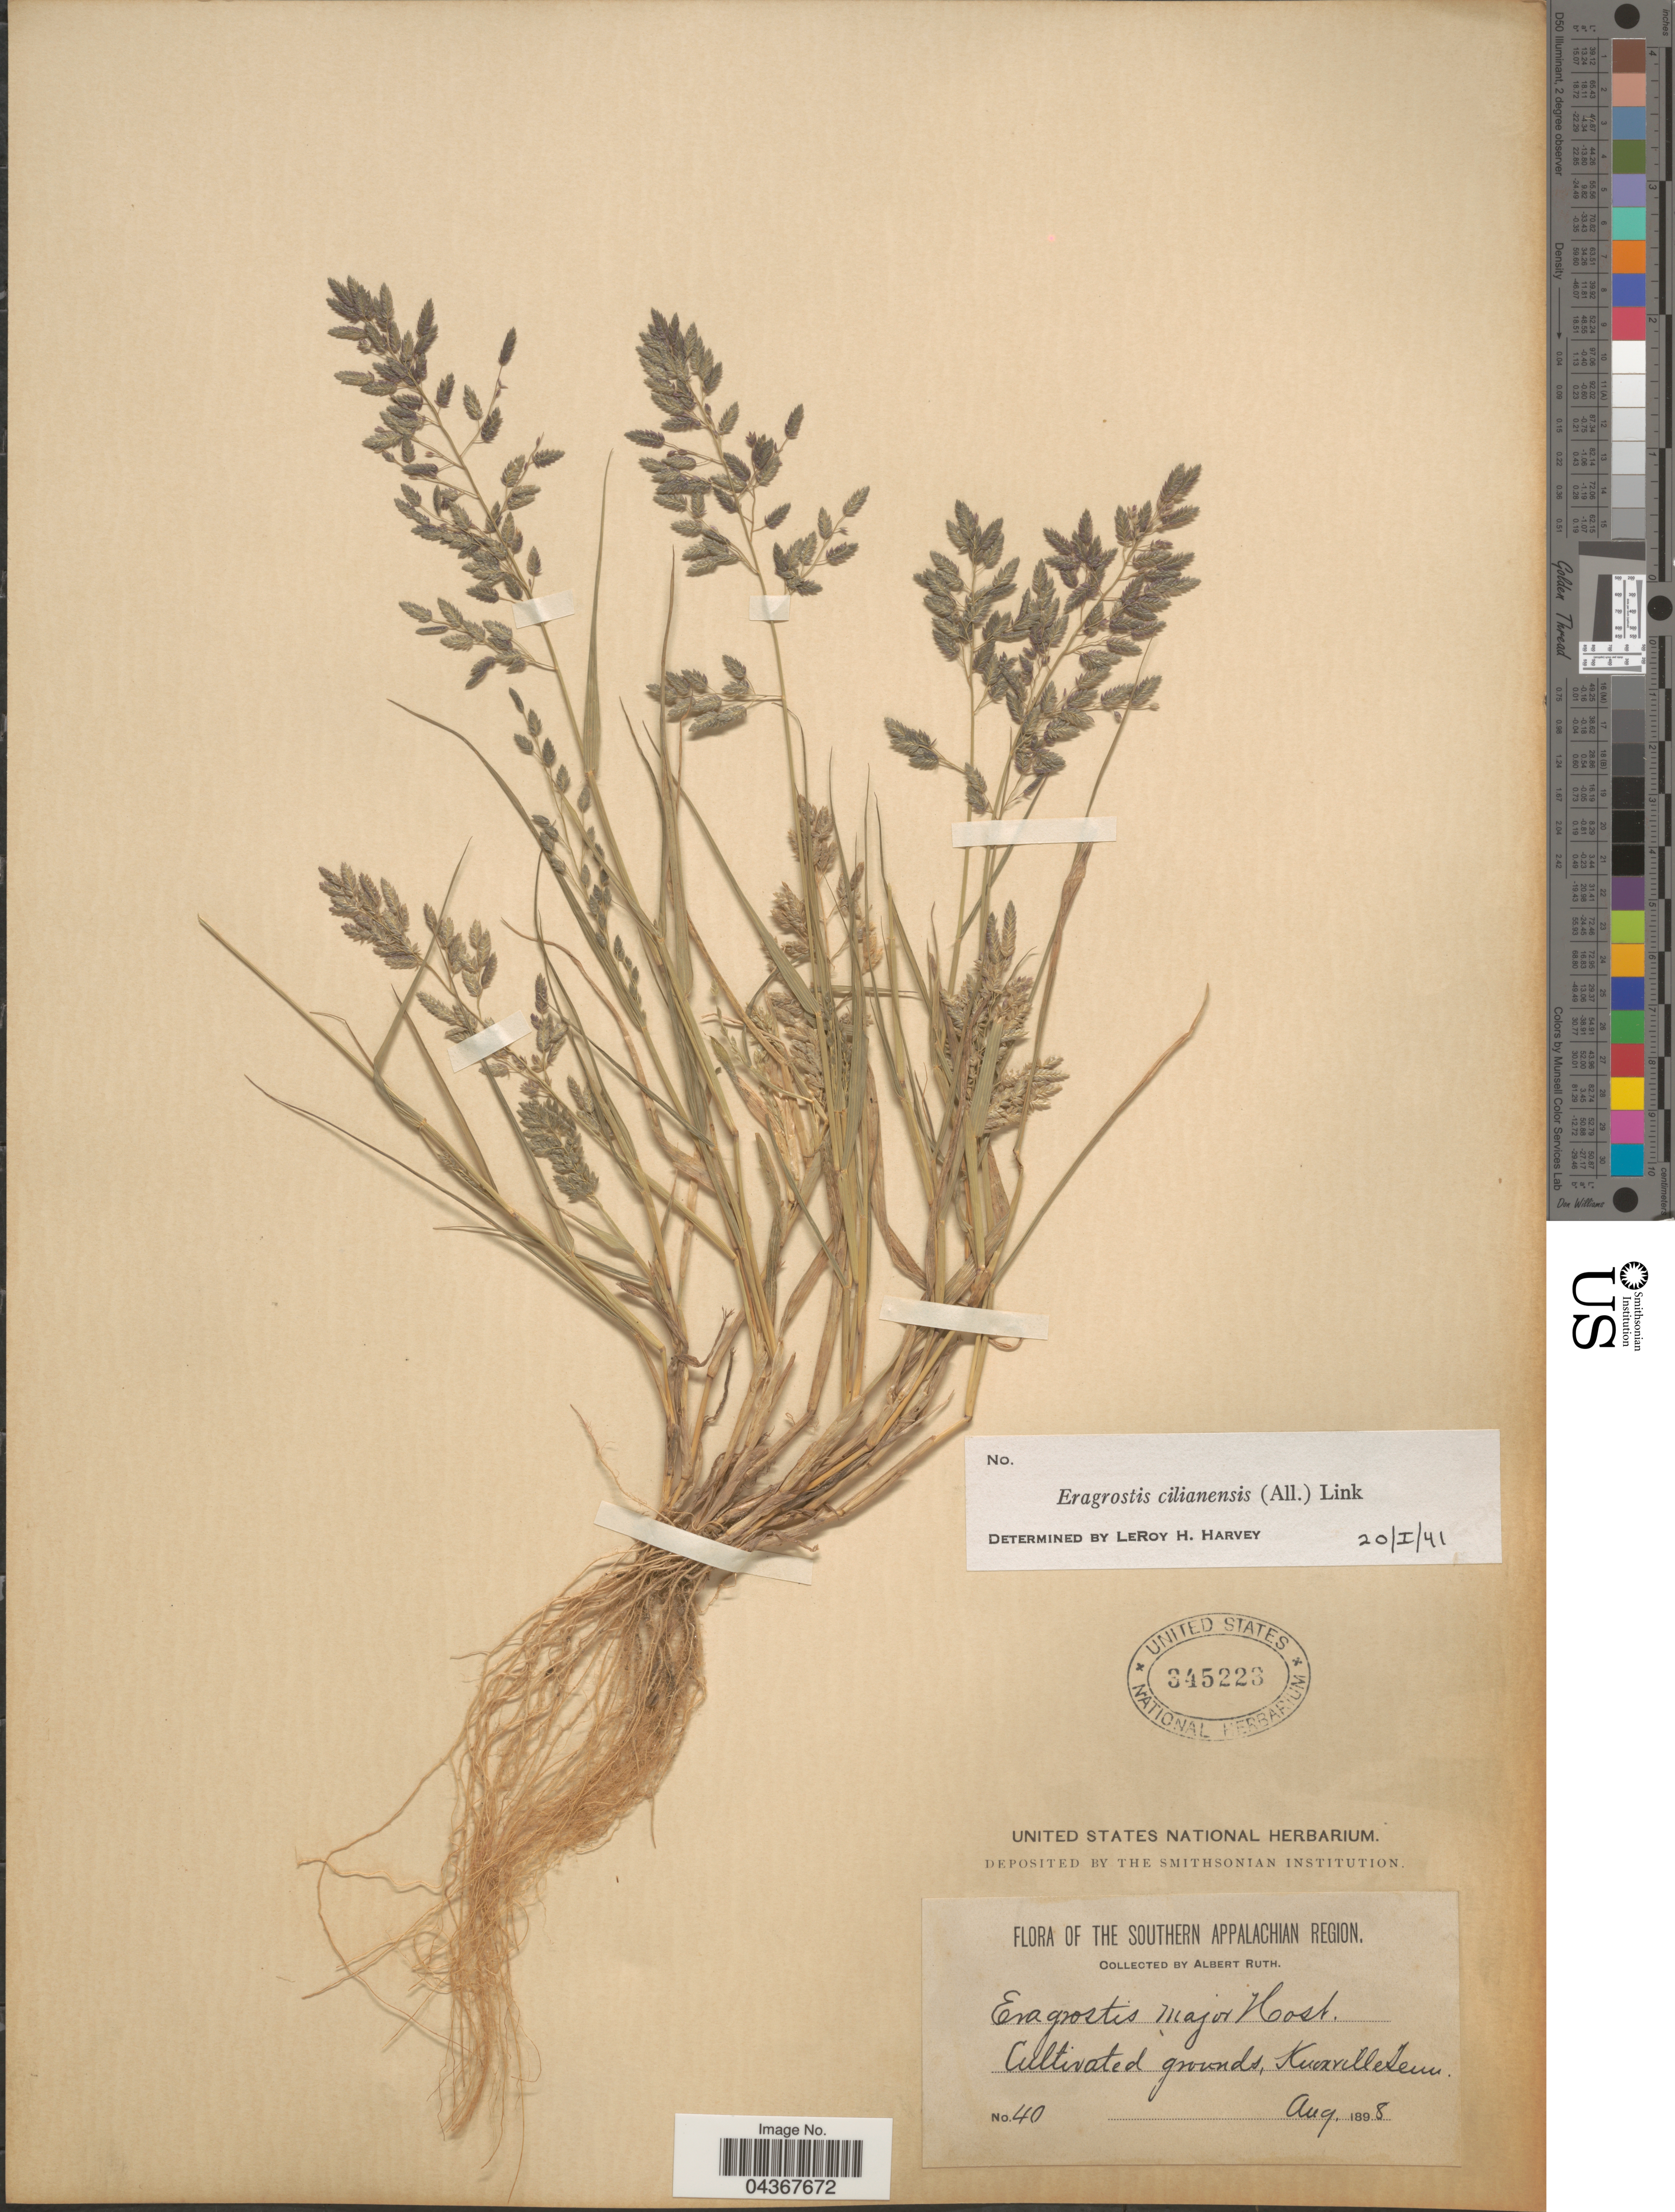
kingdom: Plantae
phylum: Tracheophyta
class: Liliopsida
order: Poales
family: Poaceae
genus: Eragrostis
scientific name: Eragrostis cilianensis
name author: (Bellardi) Vignolo ex Janch.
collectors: A. Ruth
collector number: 40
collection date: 1898-08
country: United States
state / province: Tennessee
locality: The Southern Appalachian Region. Knoxville.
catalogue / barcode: US 345223